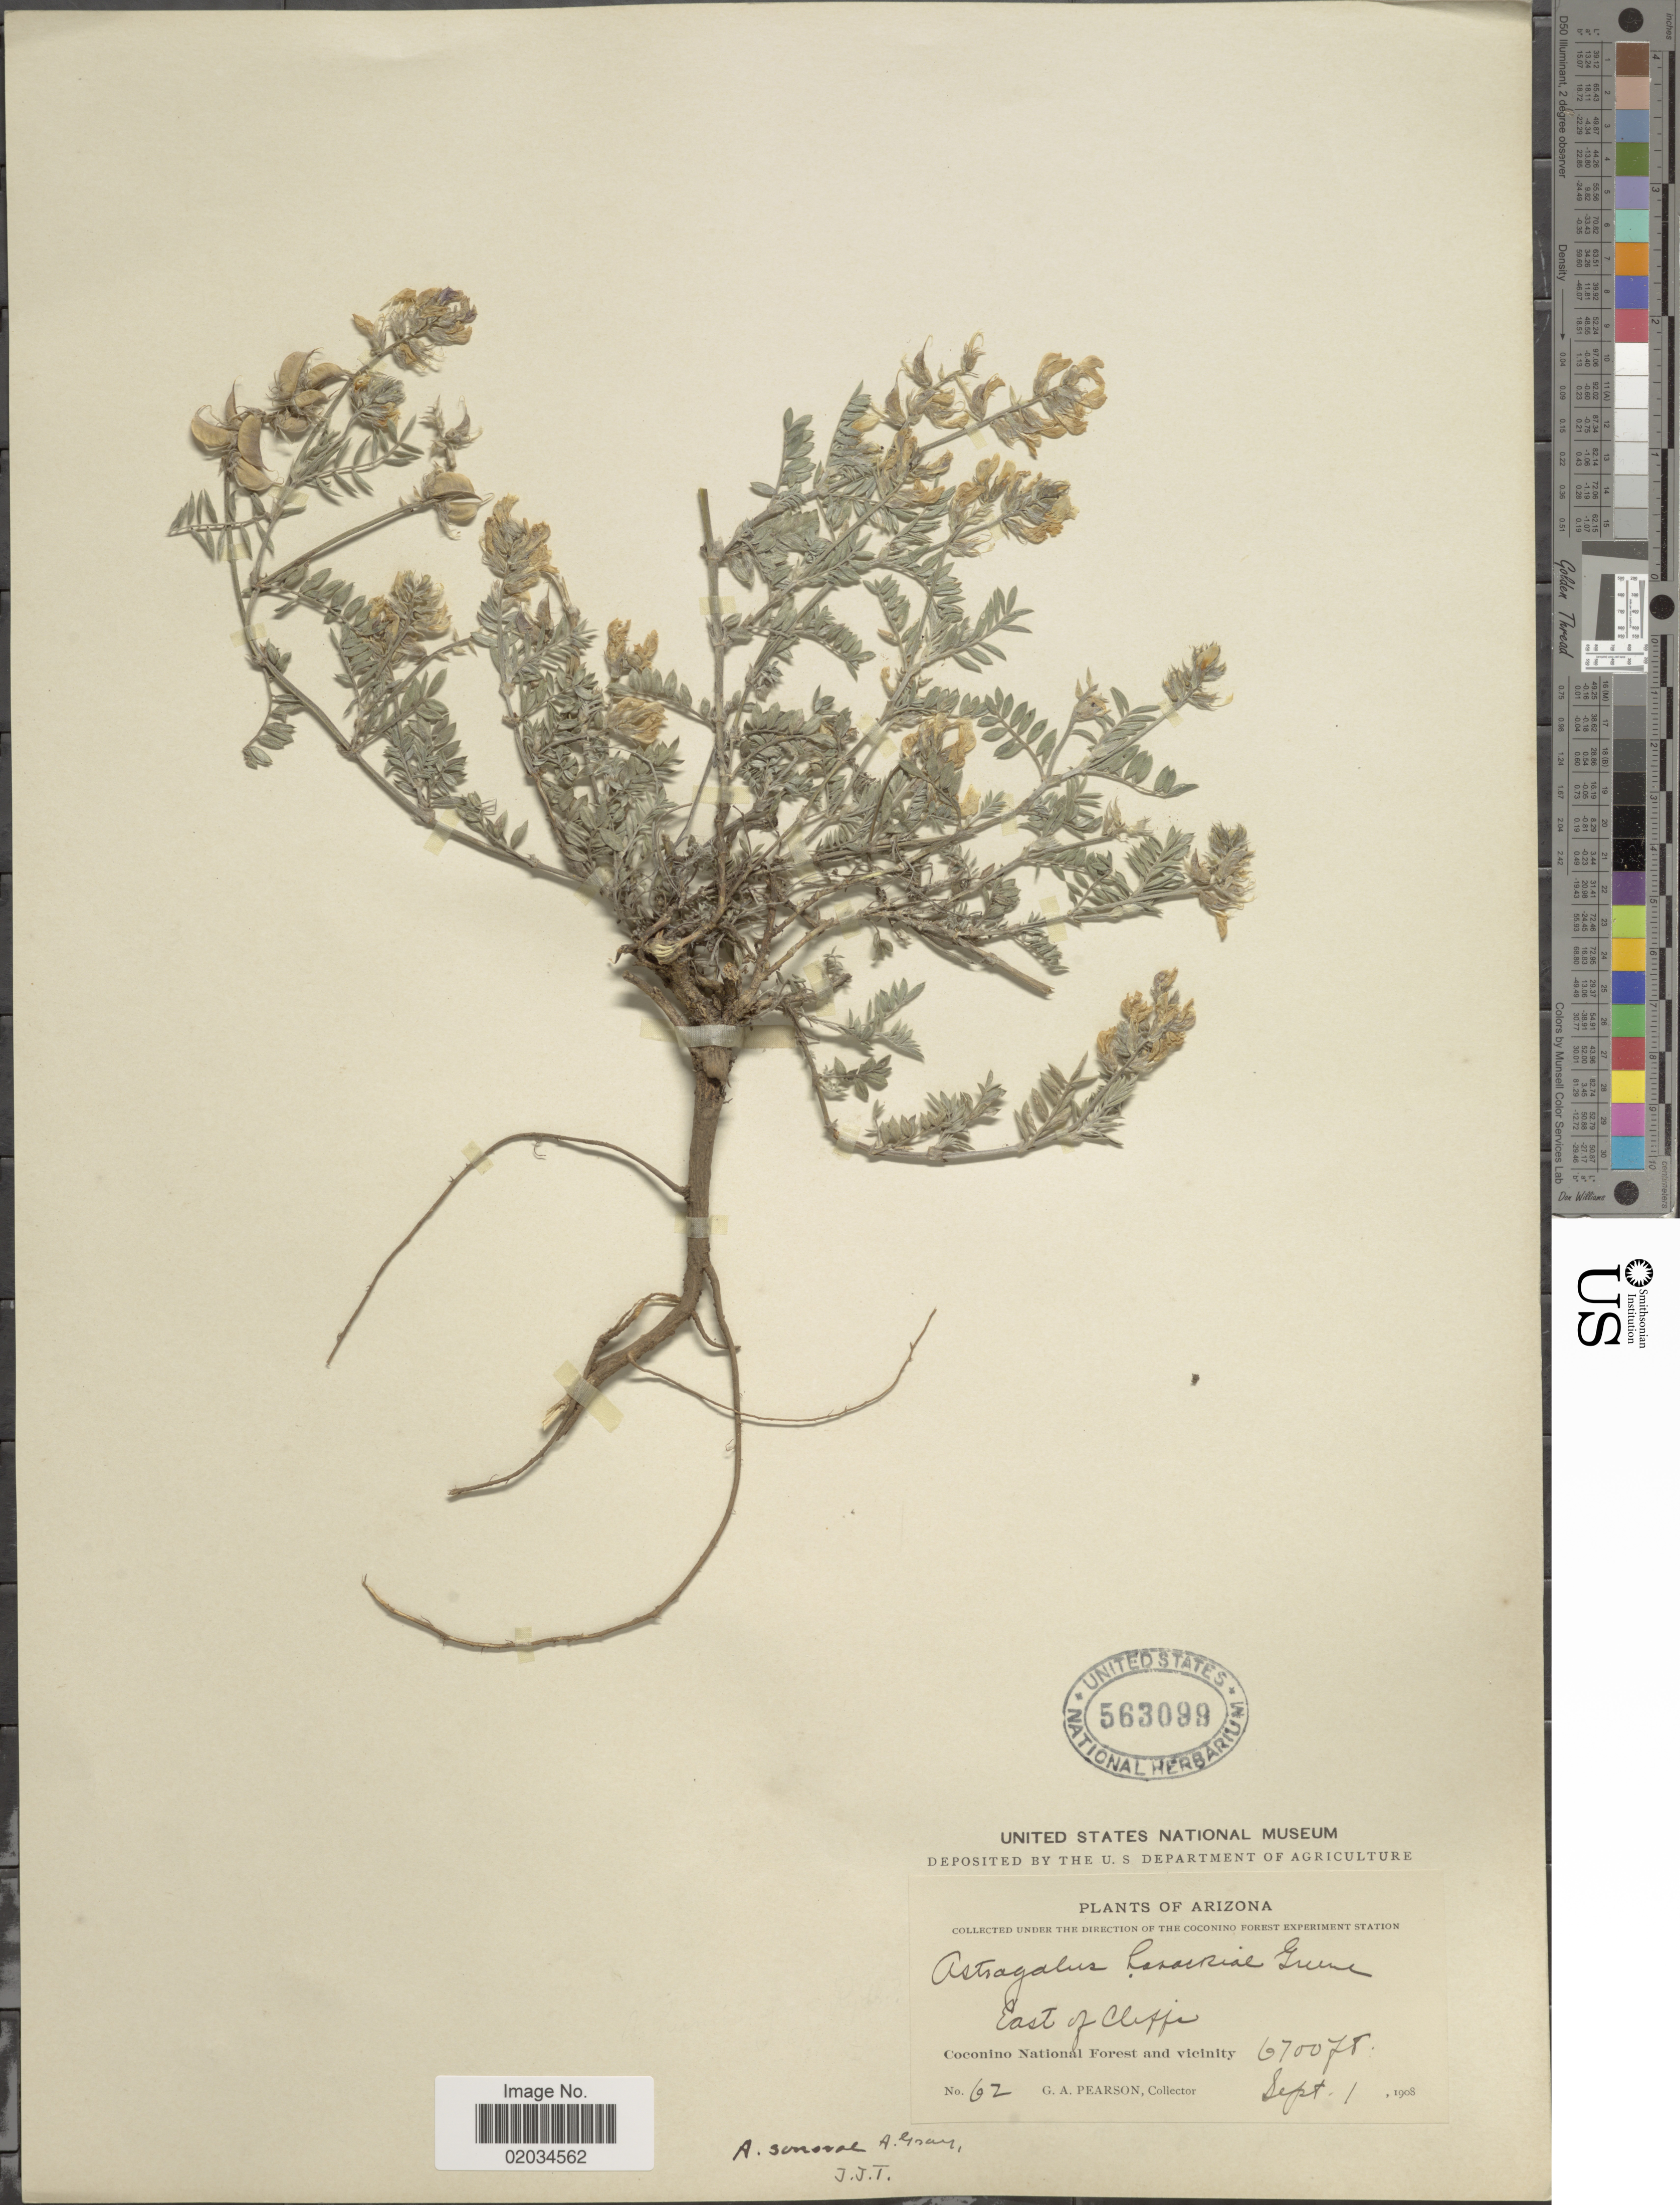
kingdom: Plantae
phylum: Tracheophyta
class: Magnoliopsida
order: Fabales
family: Fabaceae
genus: Astragalus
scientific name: Astragalus sonorae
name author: A. Gray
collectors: G. Pearson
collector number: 62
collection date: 1908-09-01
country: United States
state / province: Arizona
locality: East of Cliffs, Coconino National Forest and vicinity.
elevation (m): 2042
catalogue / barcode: US 563099